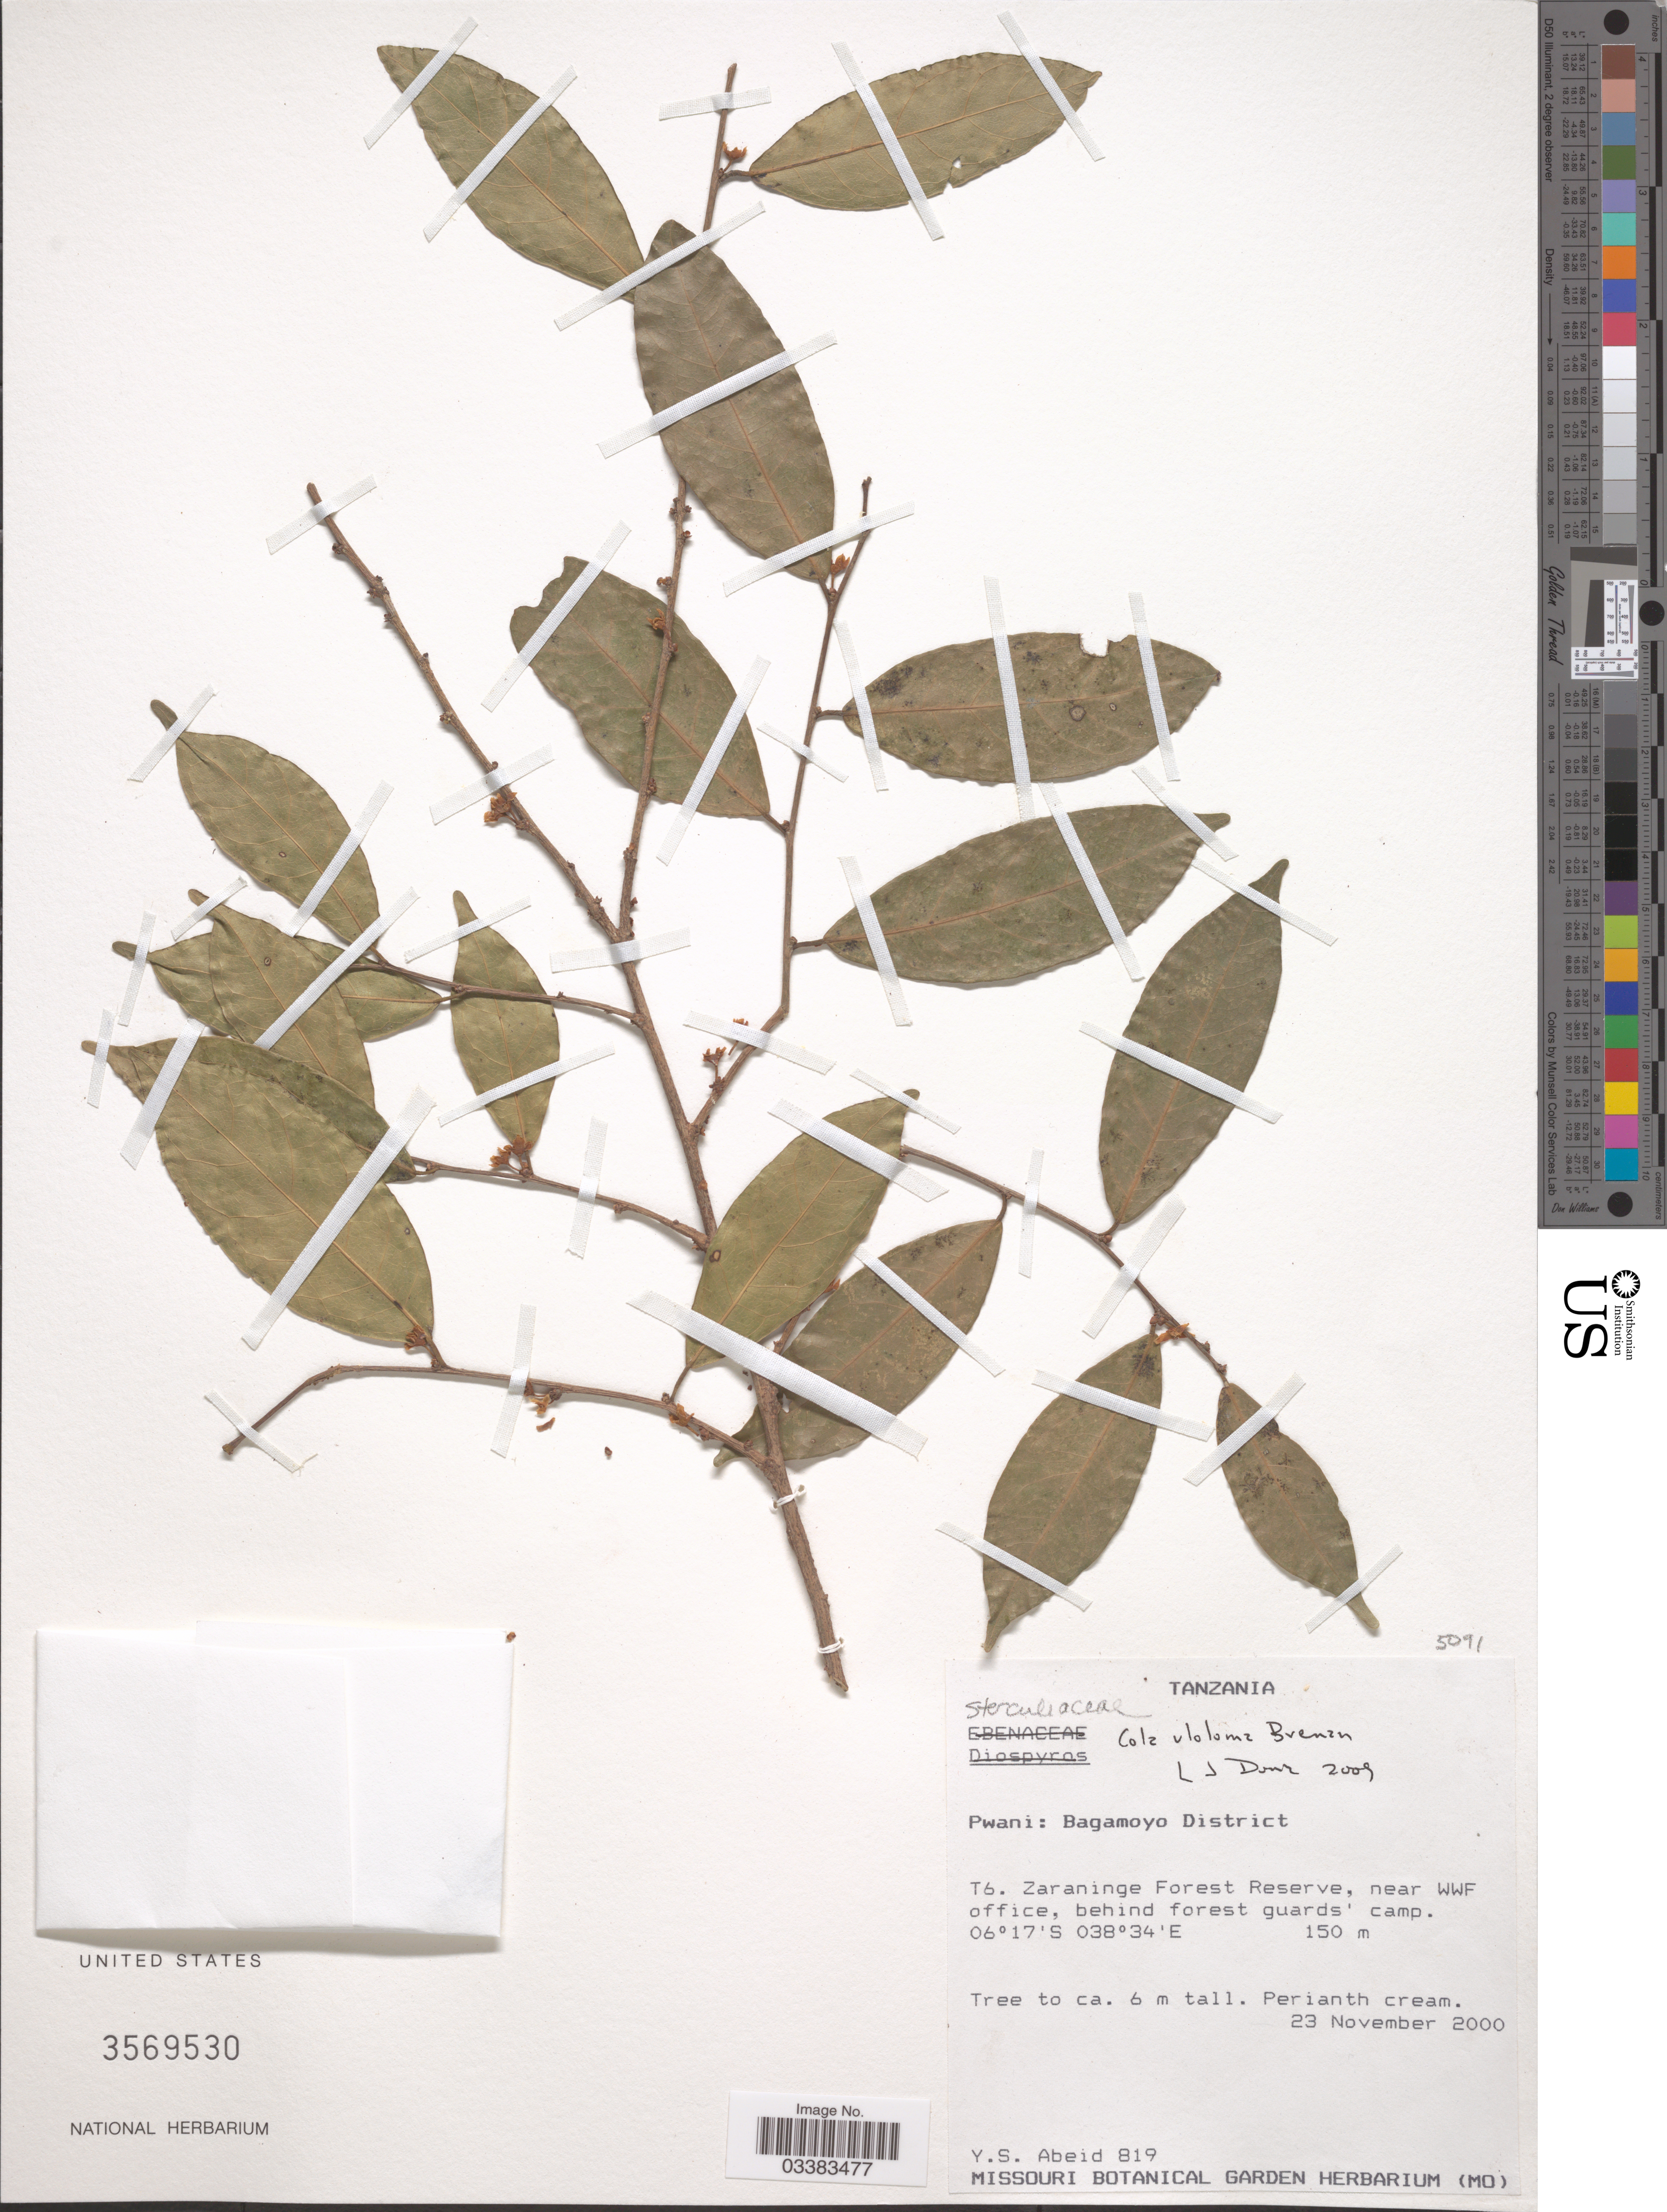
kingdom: Plantae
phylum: Tracheophyta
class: Magnoliopsida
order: Malvales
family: Malvaceae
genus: Cola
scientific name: Cola uloloma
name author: Brenan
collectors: Y. Abeid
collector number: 819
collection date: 2000-11-23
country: Tanzania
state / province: Pwani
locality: Bagamoyo District. T6. Zaraninge Forest Reserve, near WWF office, behind forest guards' camp.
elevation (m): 150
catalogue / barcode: US 3569530